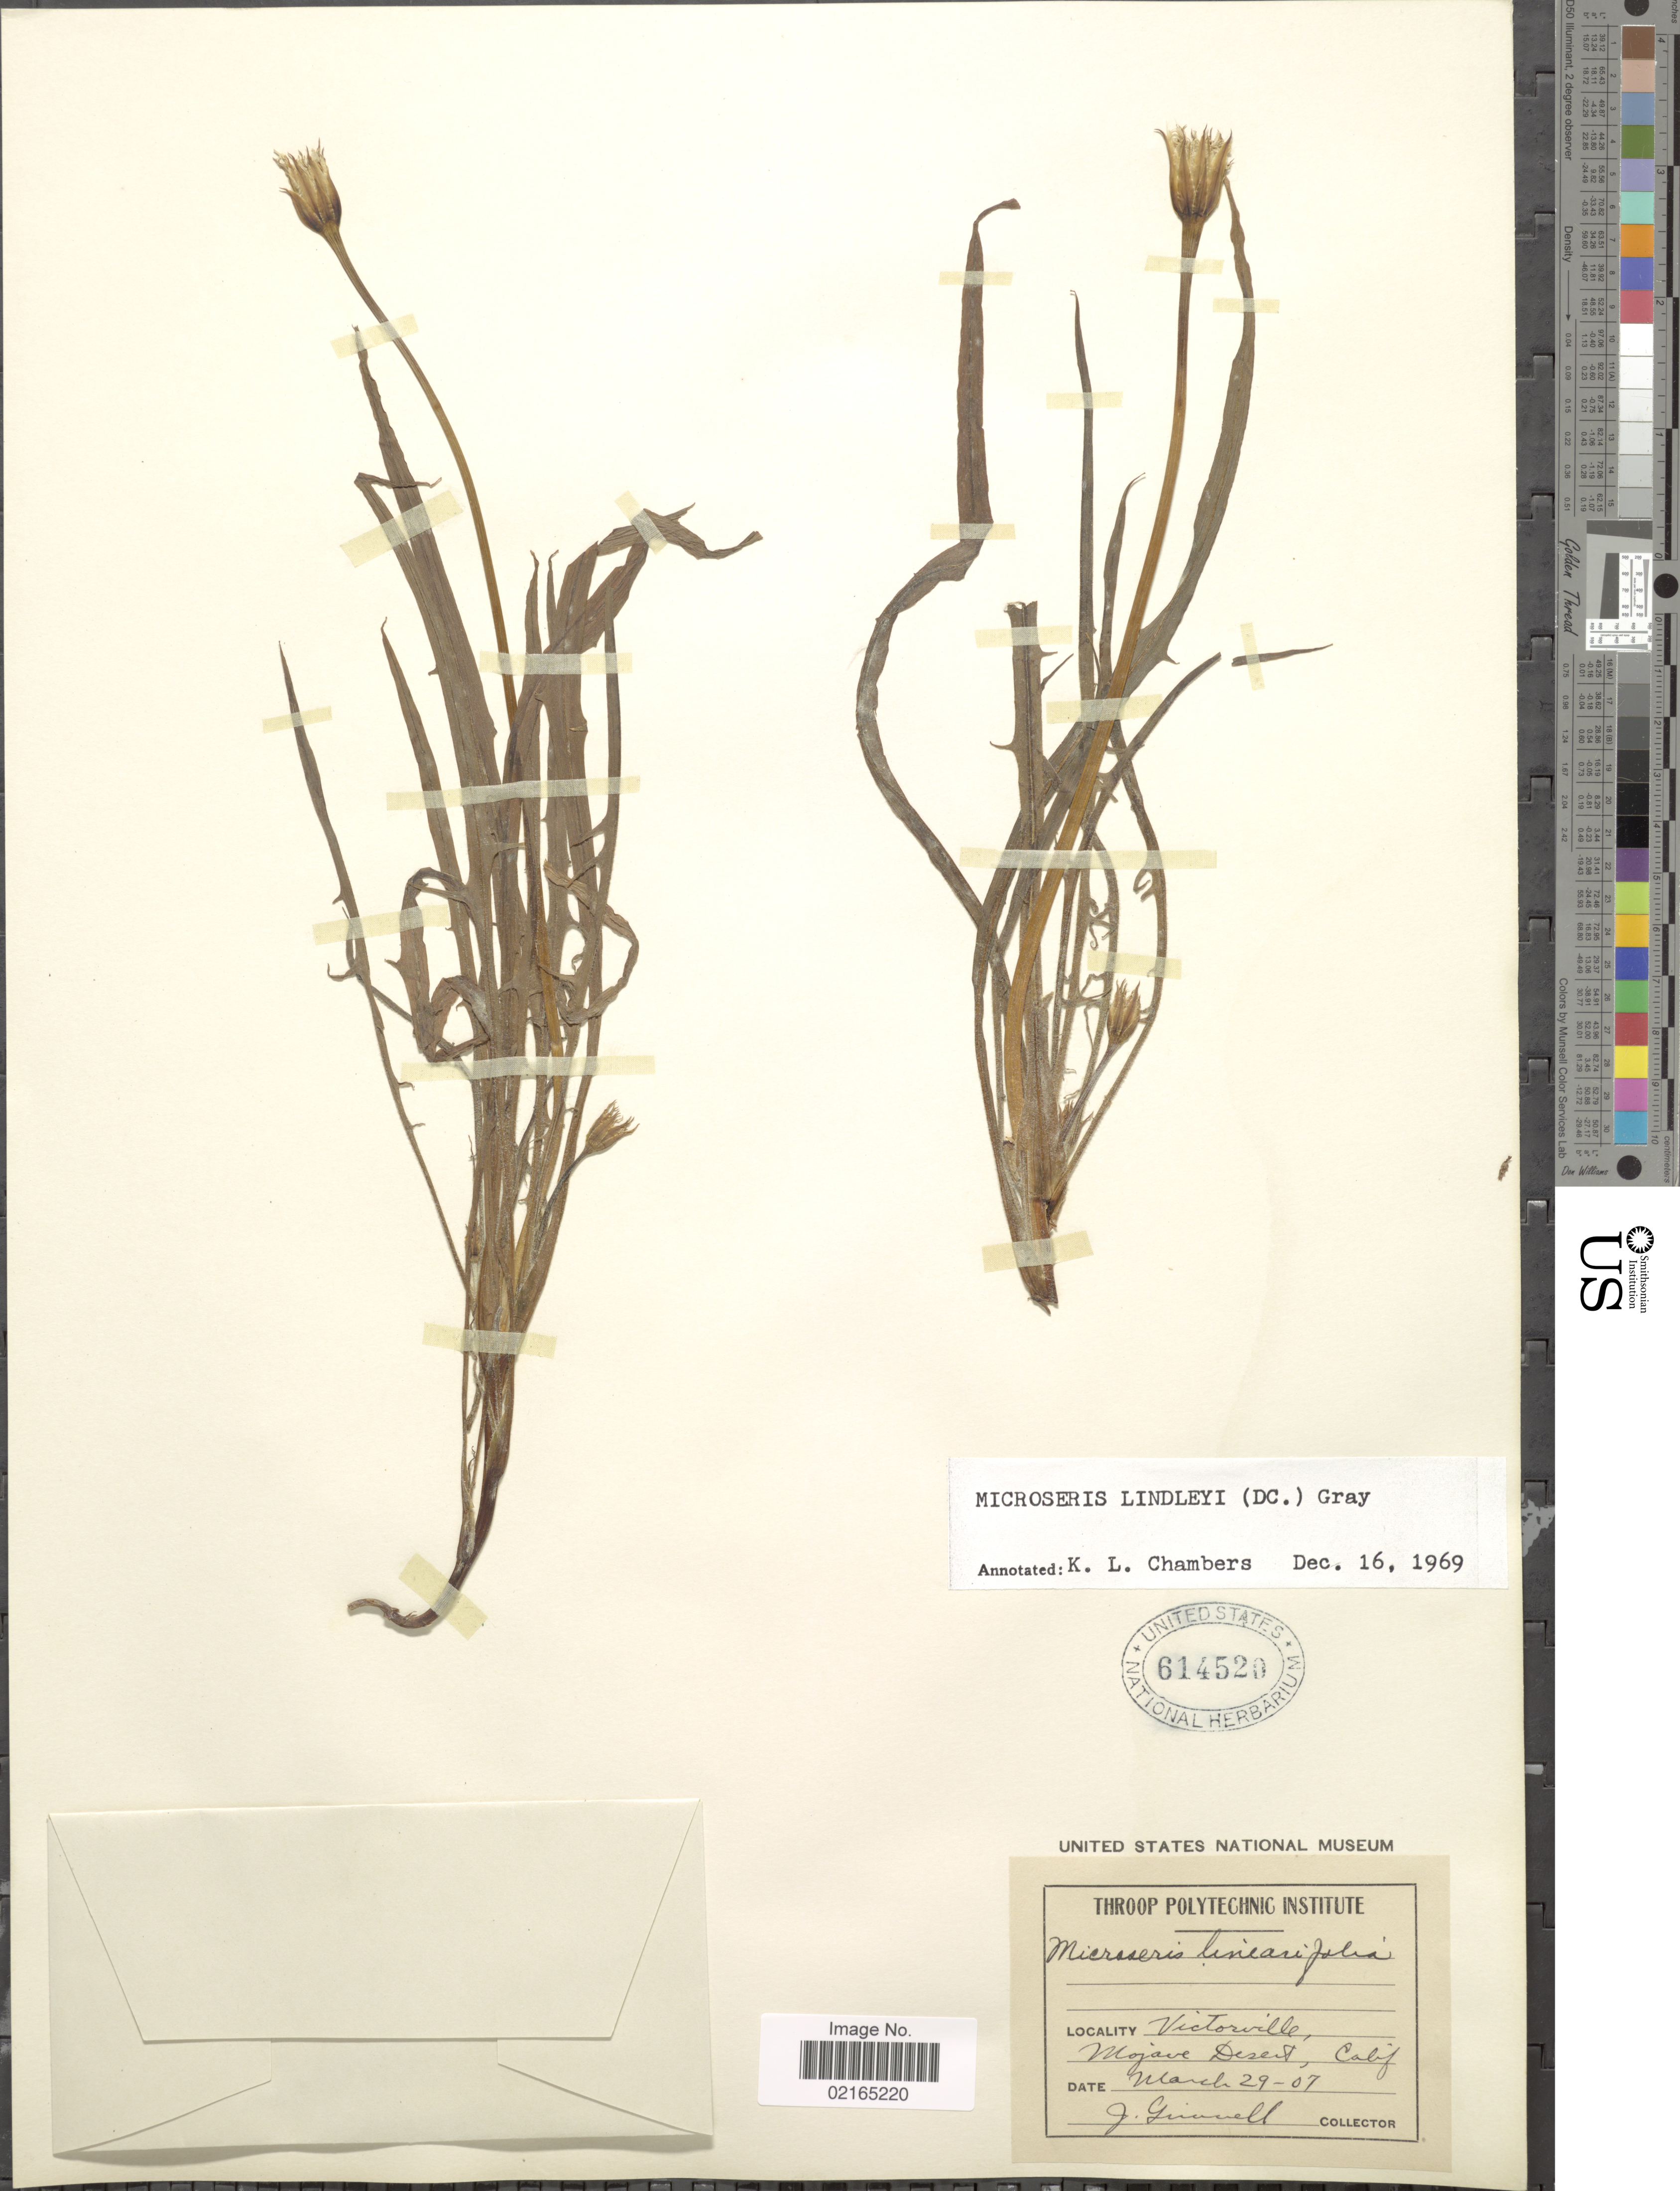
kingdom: Plantae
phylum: Tracheophyta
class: Magnoliopsida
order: Asterales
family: Asteraceae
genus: Uropappus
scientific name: Uropappus lindleyi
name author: (DC.) Nutt.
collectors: J. Grinnell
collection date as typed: Transcribed d/m/y: 29/3/07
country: United States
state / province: California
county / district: San Barnadino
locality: Victorville, Mojave Desert.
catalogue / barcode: US 614520